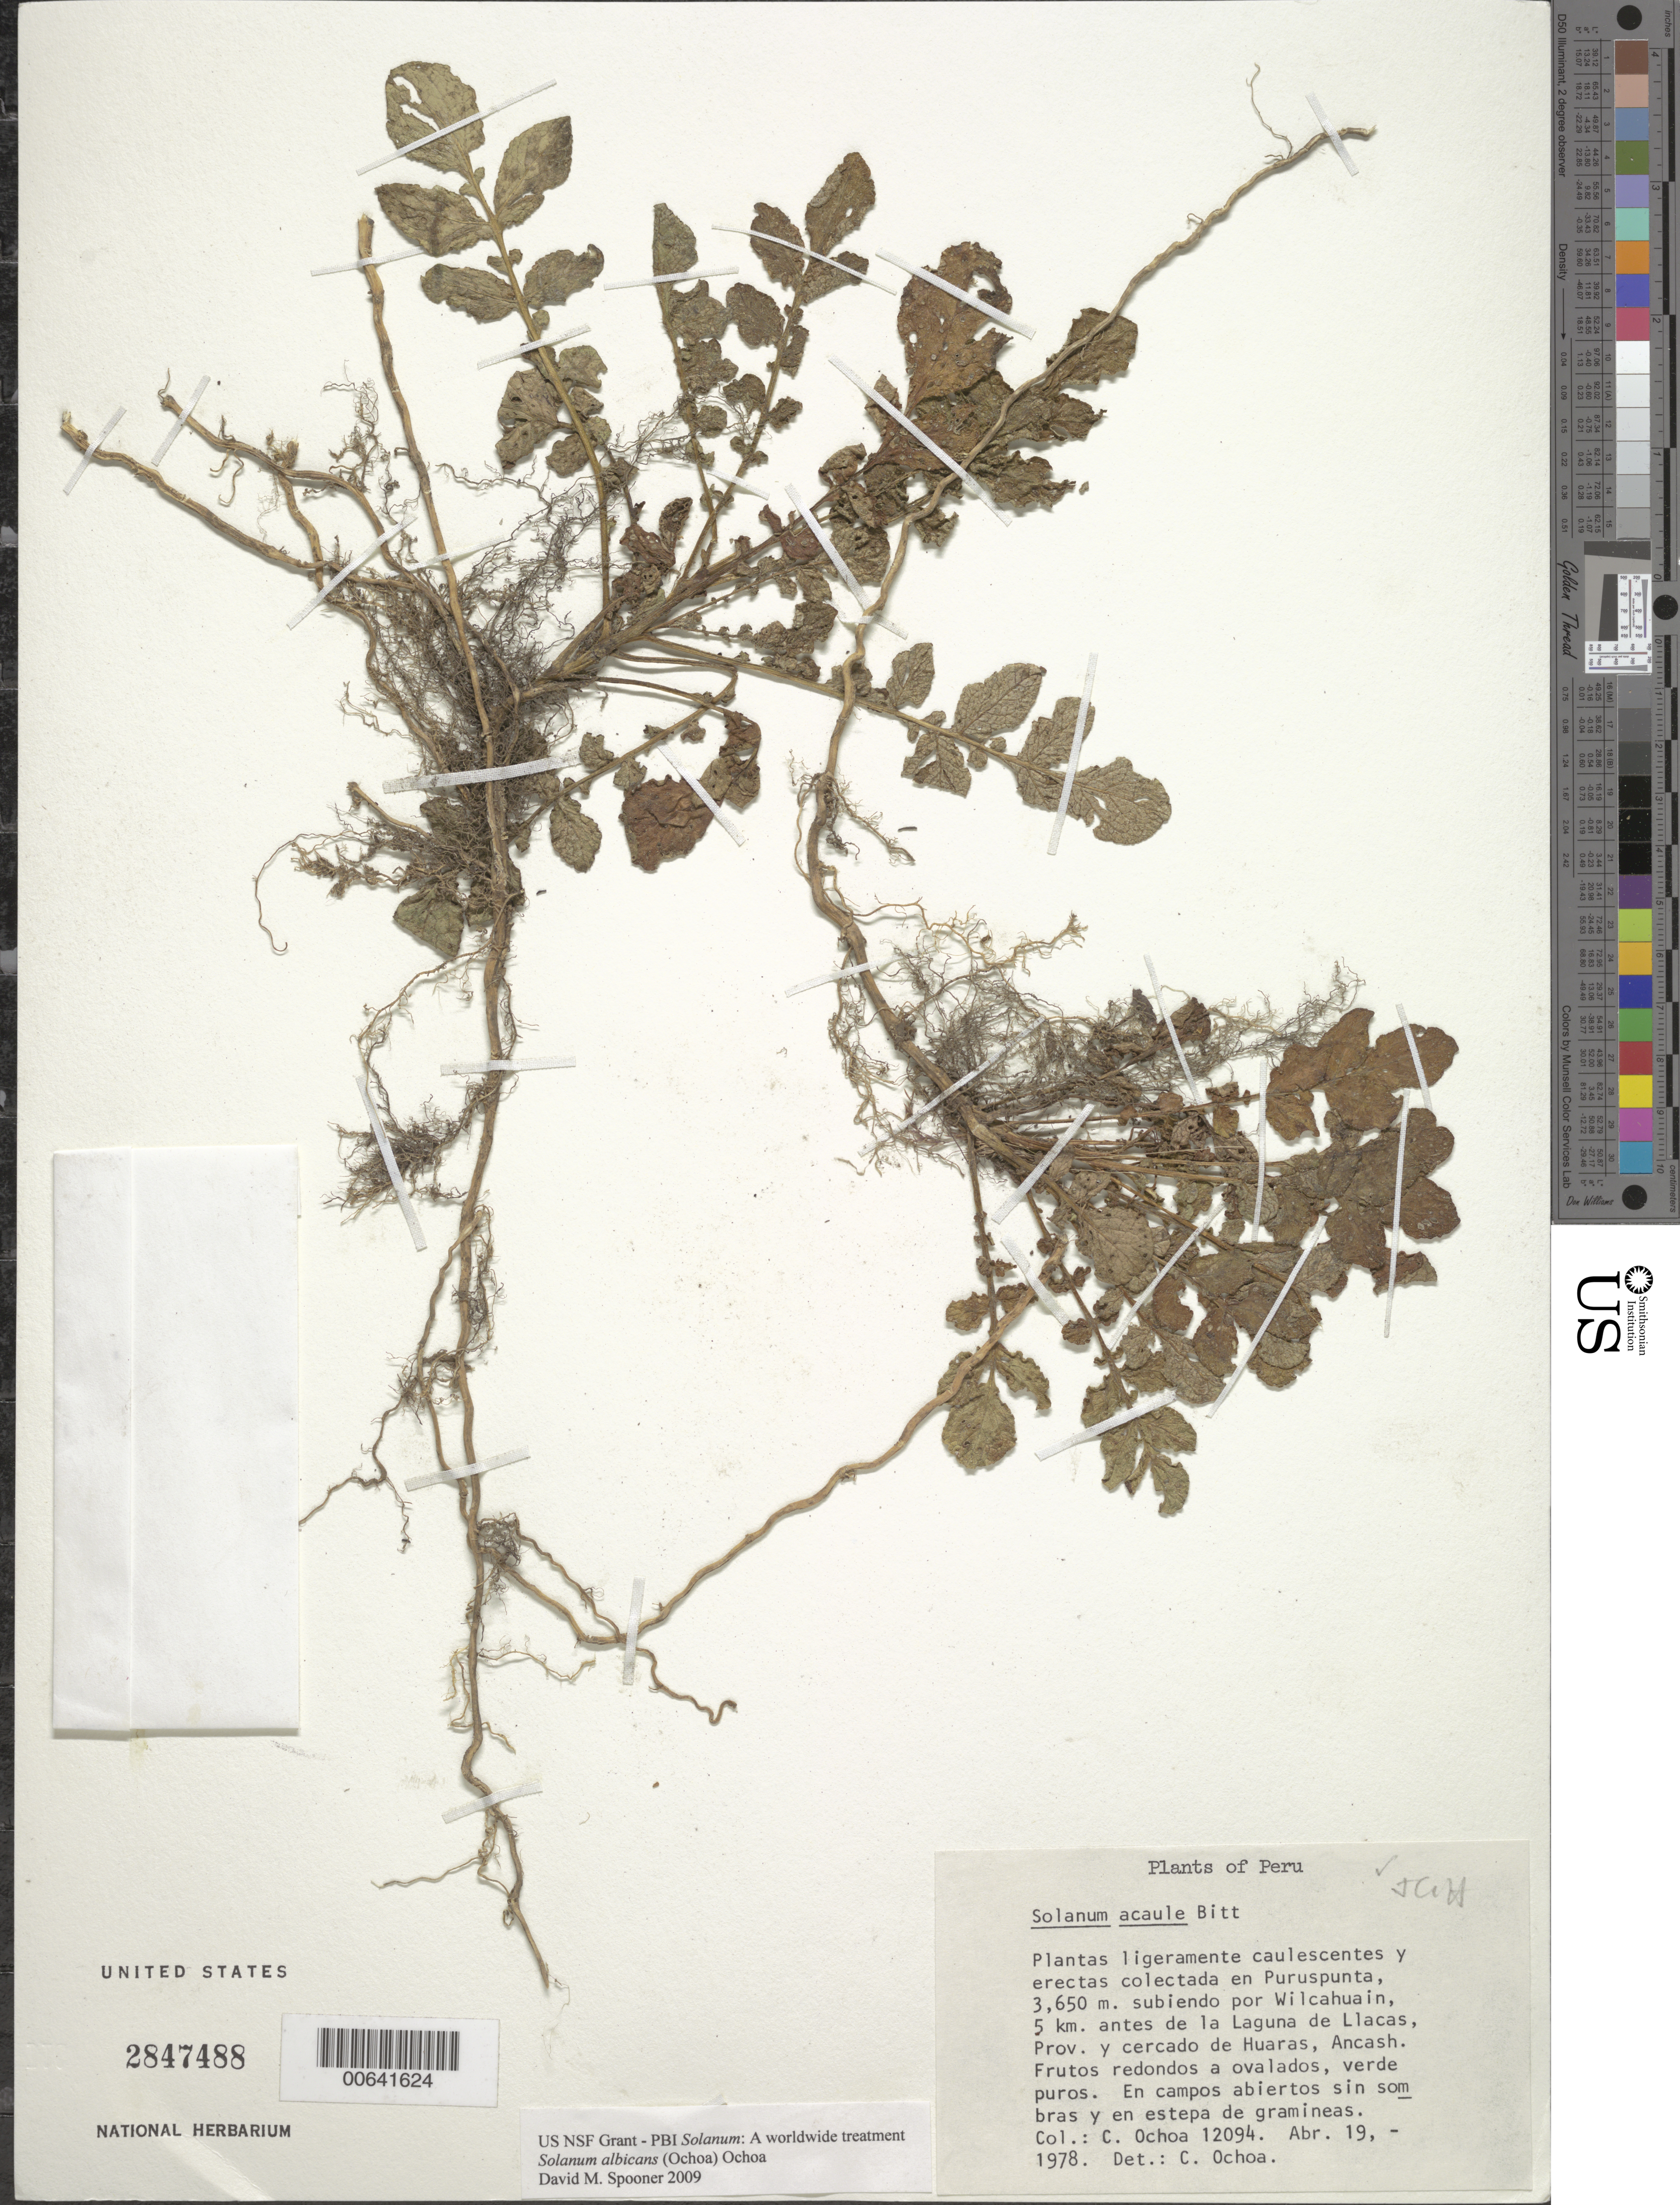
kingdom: Plantae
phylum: Tracheophyta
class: Magnoliopsida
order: Solanales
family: Solanaceae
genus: Solanum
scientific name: Solanum albicans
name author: (Ochoa) Ochoa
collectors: C. Ochoa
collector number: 12094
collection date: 1978-04-19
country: Peru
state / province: Ancash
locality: En Puruspunta, subiendo por Wilcahuain, 5 km. antes de la Laguna Llacas, Prov. y cercado de Huaras.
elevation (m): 3650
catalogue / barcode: US 2847488